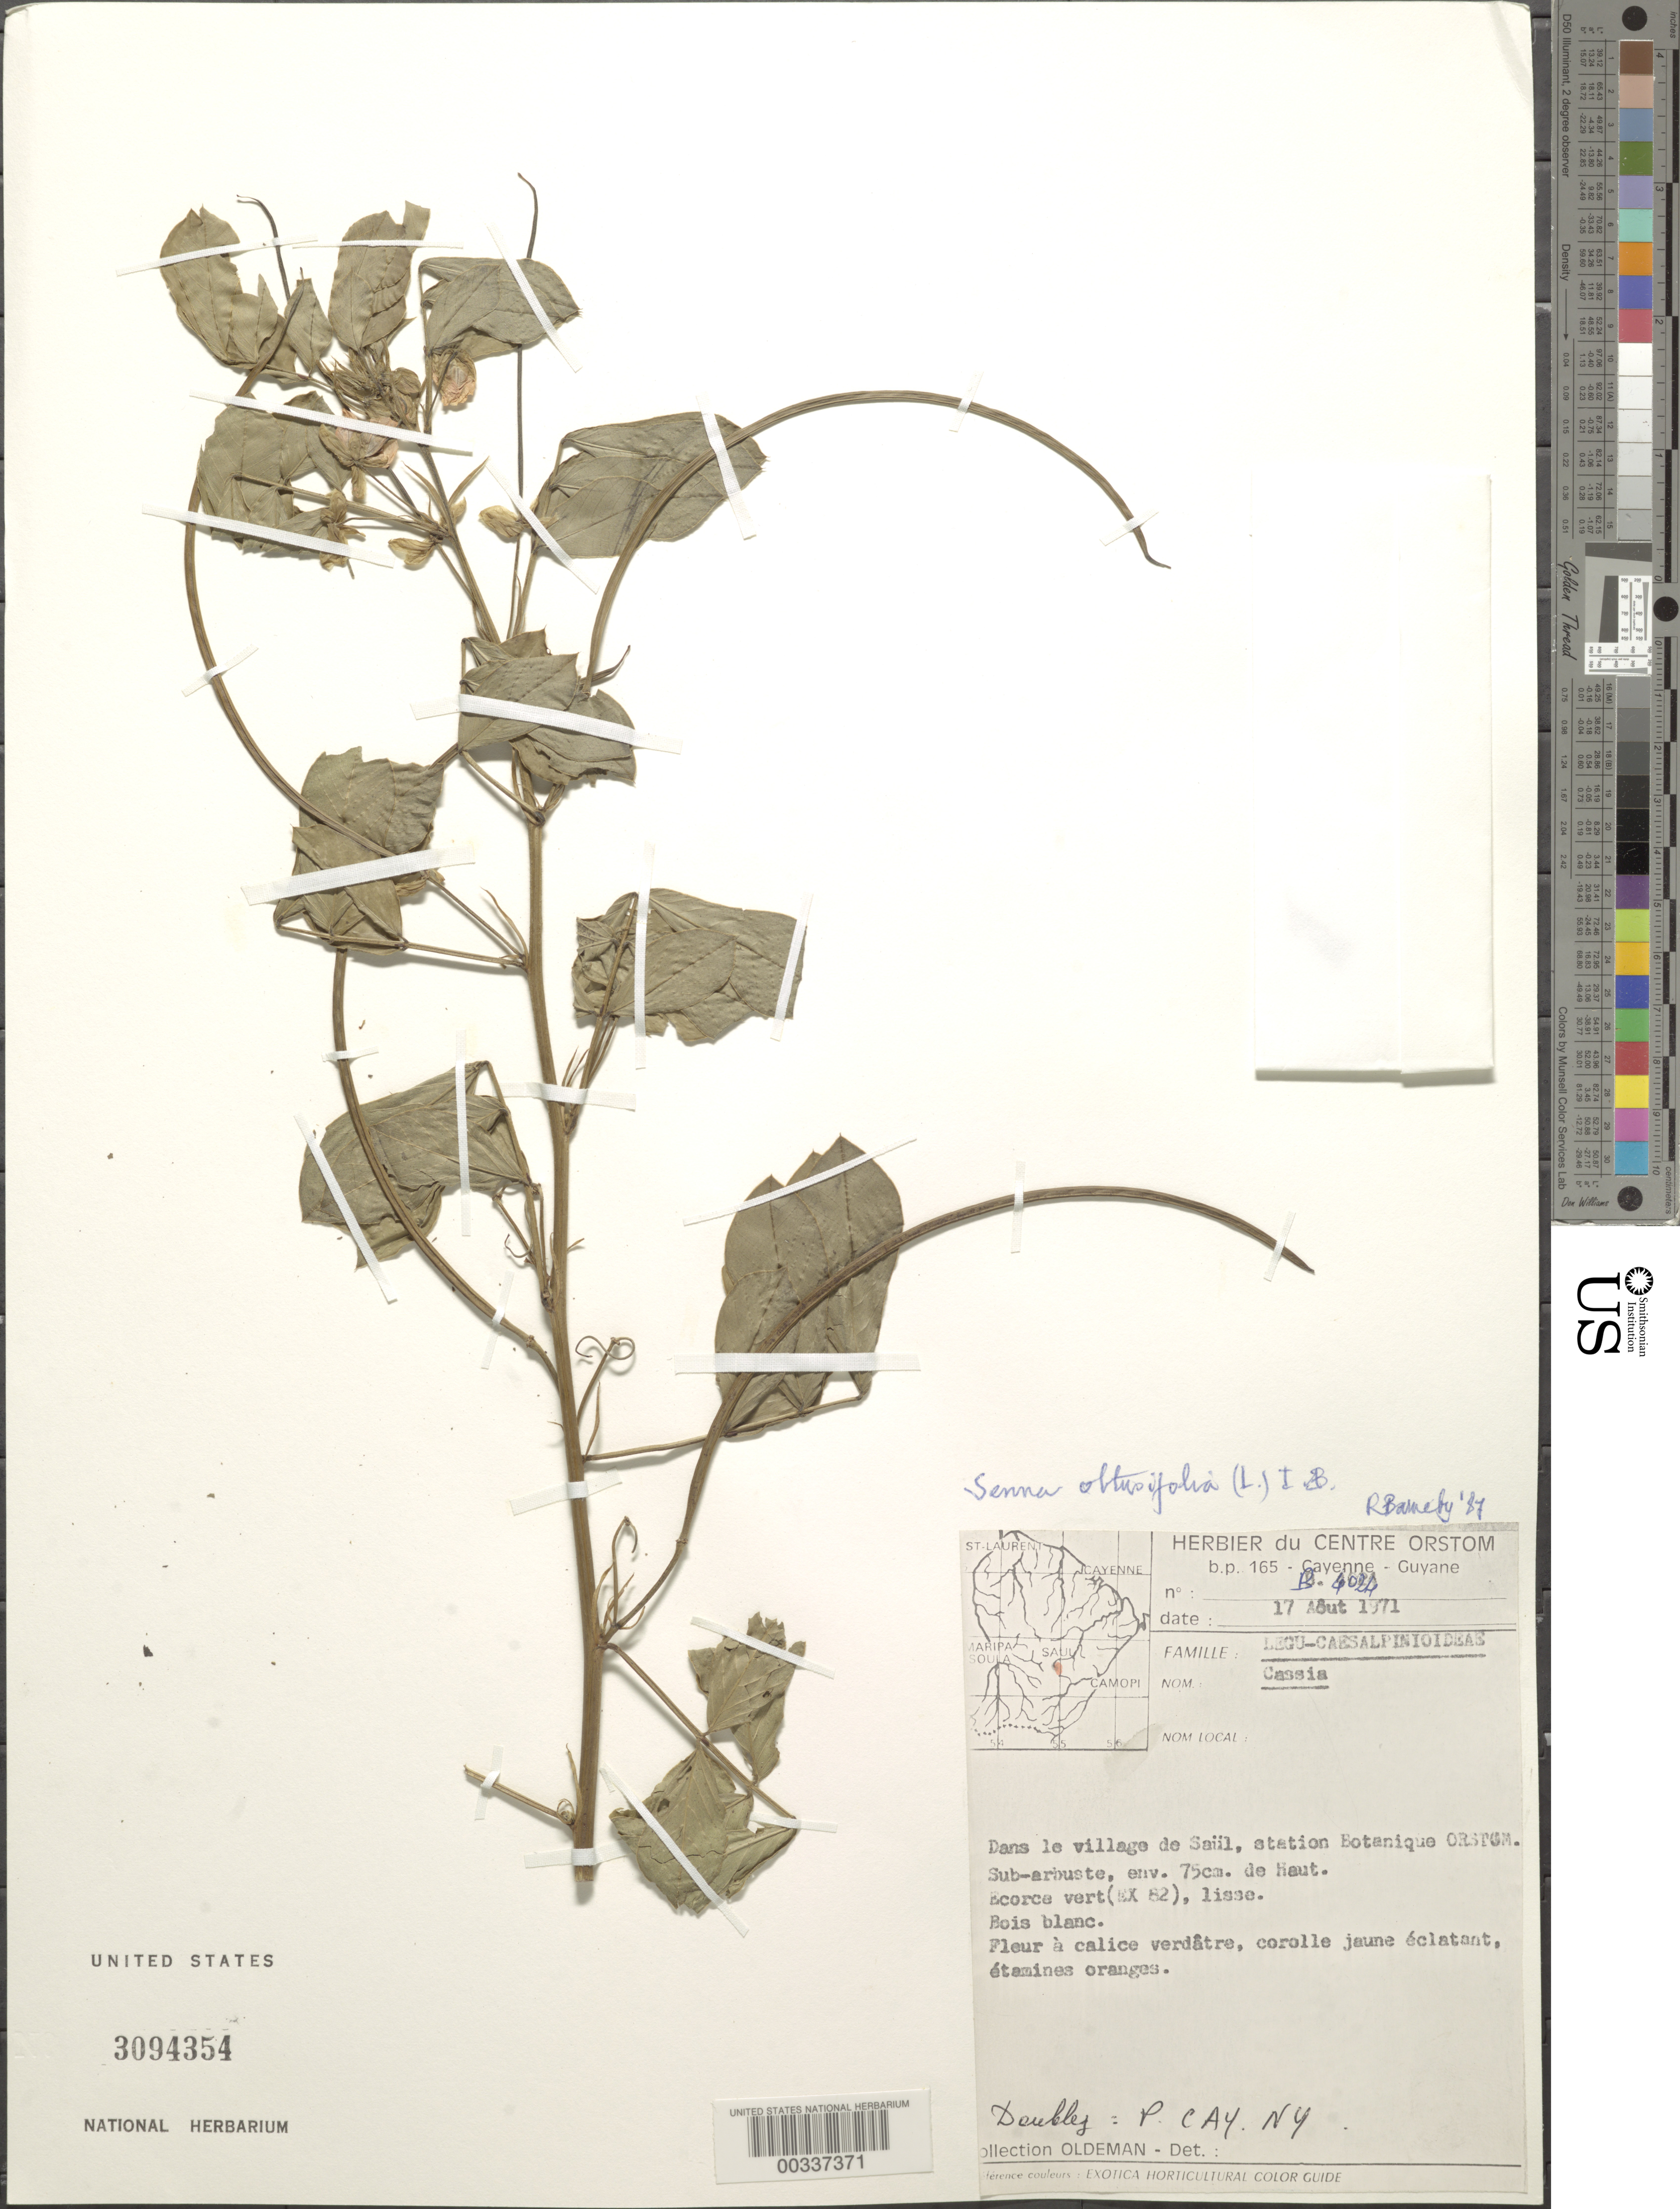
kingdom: Plantae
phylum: Tracheophyta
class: Magnoliopsida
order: Fabales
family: Fabaceae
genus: Senna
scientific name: Senna obtusifolia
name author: (L.) H.S. Irwin & Barneby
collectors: R. Oldeman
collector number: B4024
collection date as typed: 17 Aug 1971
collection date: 1971-08-17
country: French Guiana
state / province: Saint-Laurent-du-Maroni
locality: Within the village of saul, station botanique orstom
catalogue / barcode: US 3094354